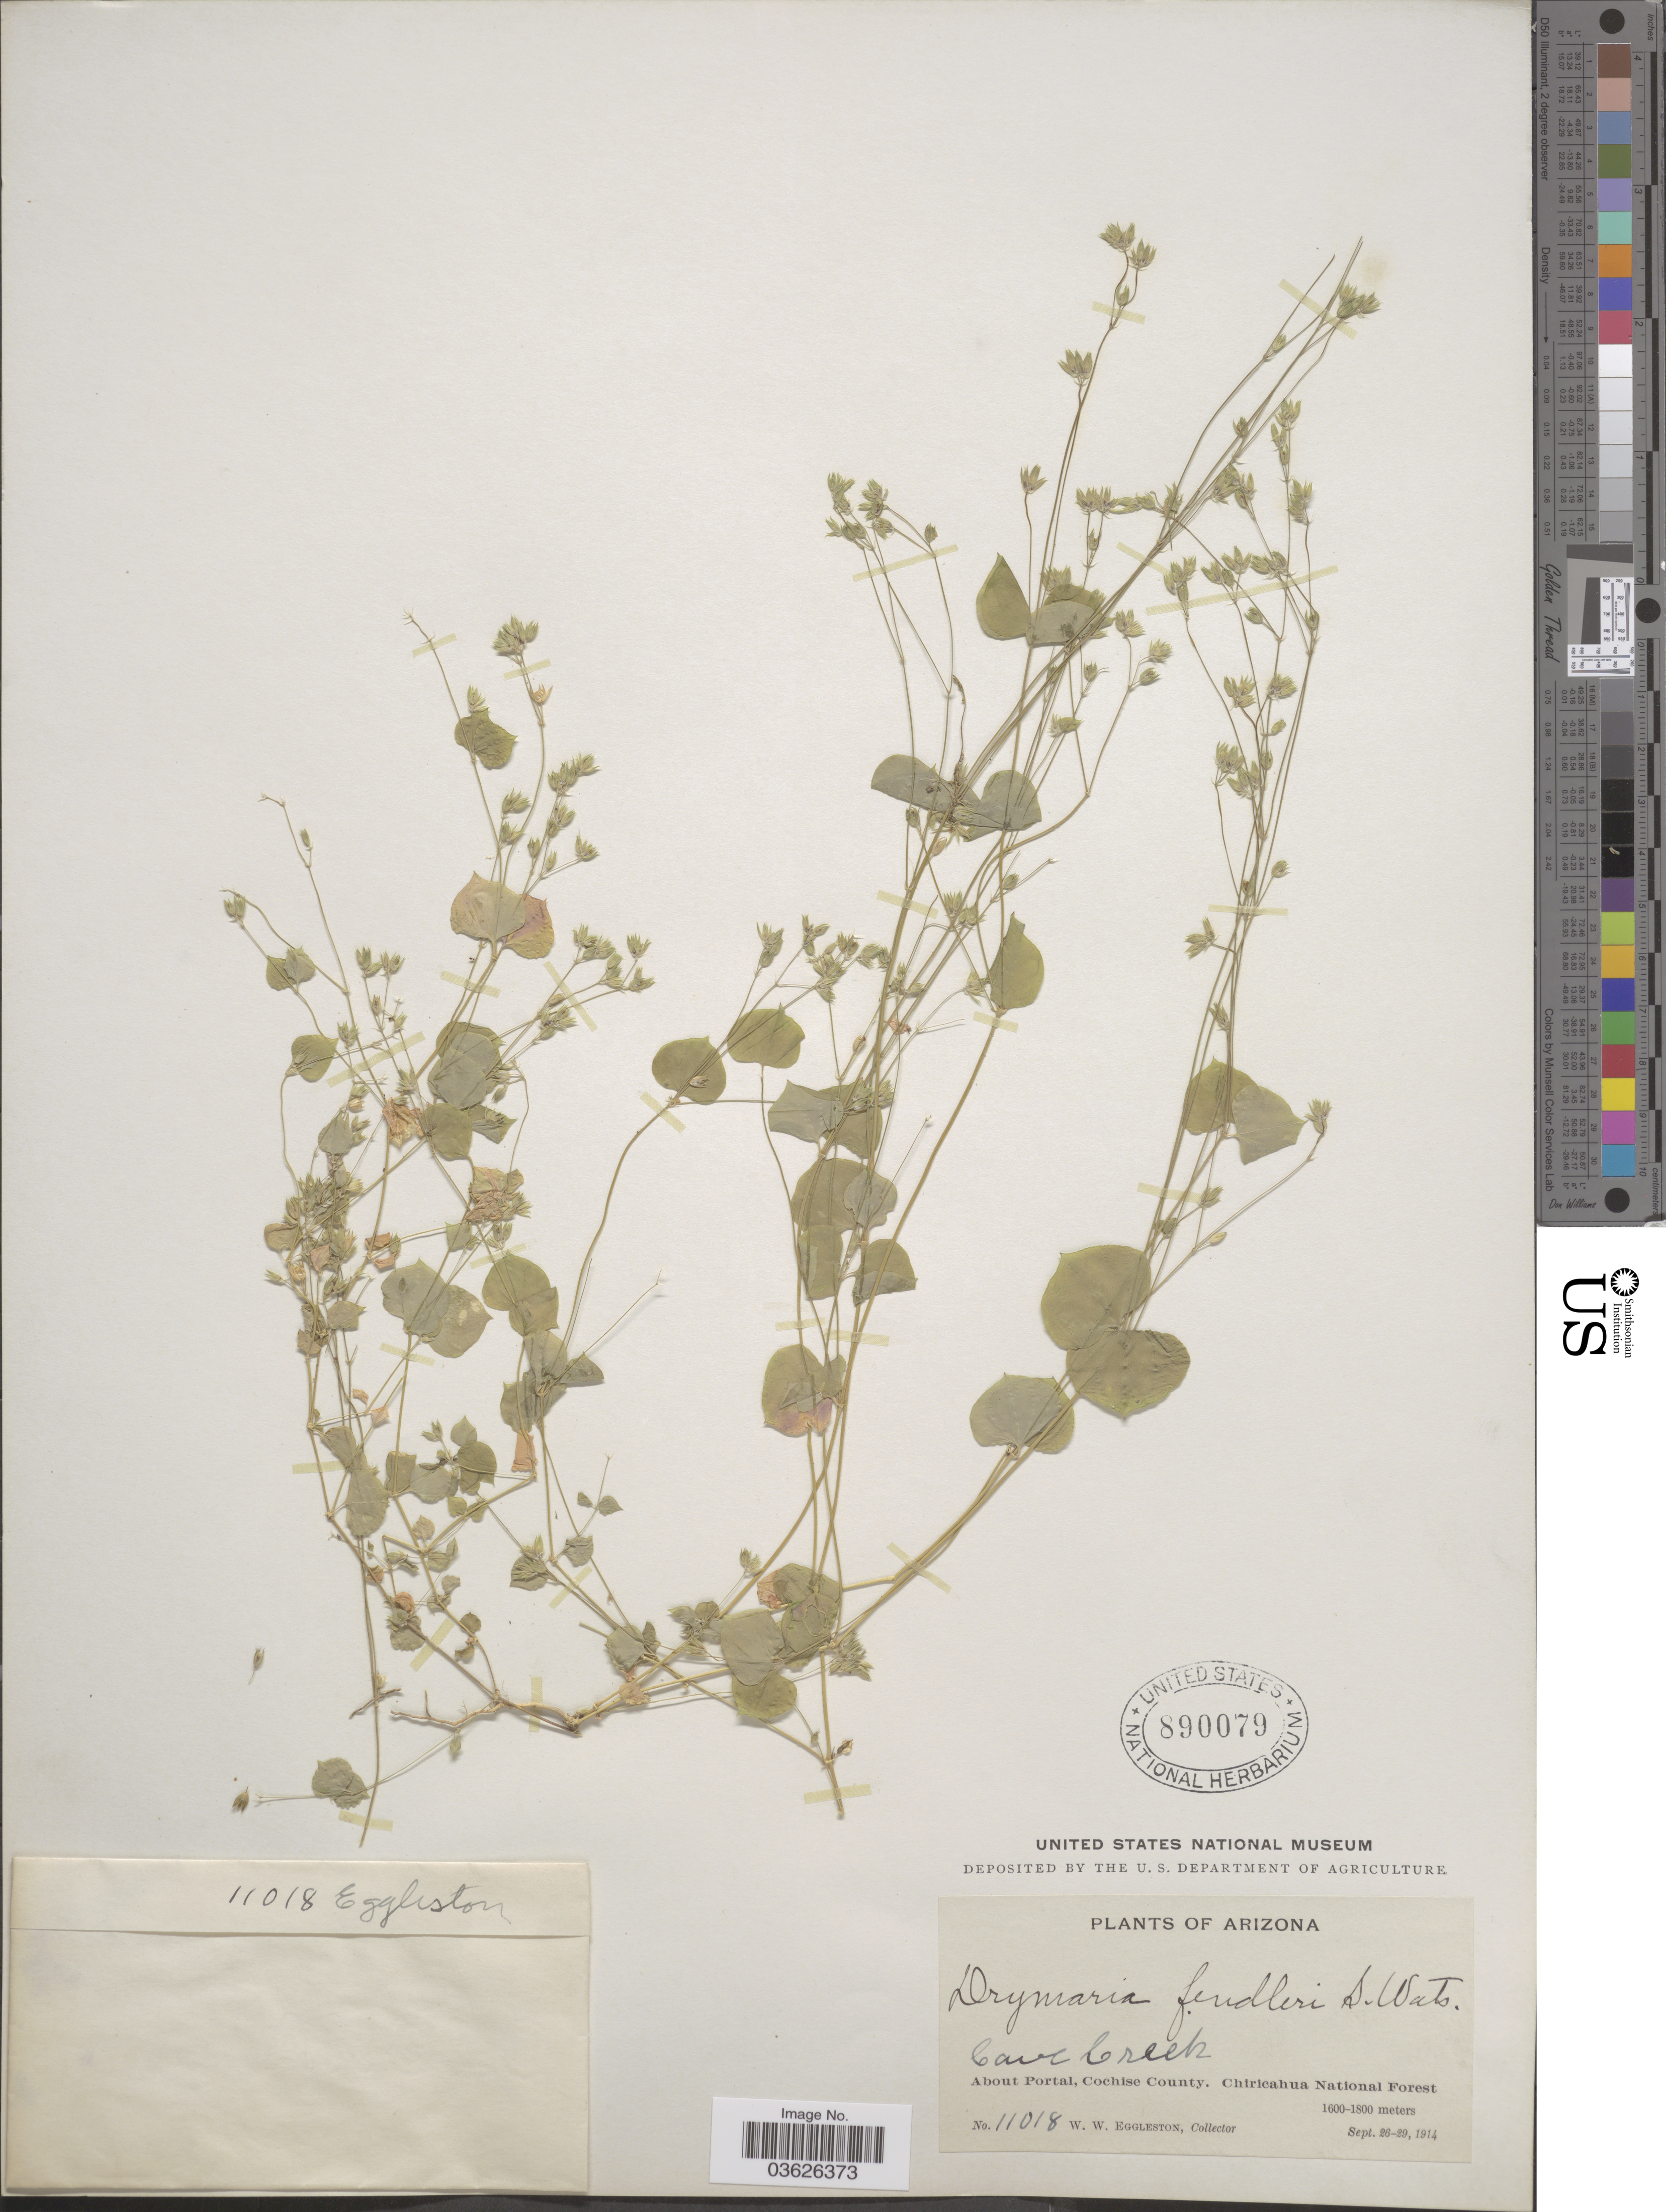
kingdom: Plantae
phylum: Tracheophyta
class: Magnoliopsida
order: Caryophyllales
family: Caryophyllaceae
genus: Drymaria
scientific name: Drymaria fendleri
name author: S. Watson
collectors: W. W. Eggleston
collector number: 11018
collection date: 1914-09-26/1914-09-29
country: United States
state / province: Arizona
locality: Cave Creek. About Portal, Cochise County. Chiricahua National Forest.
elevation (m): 1600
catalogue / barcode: US 890079